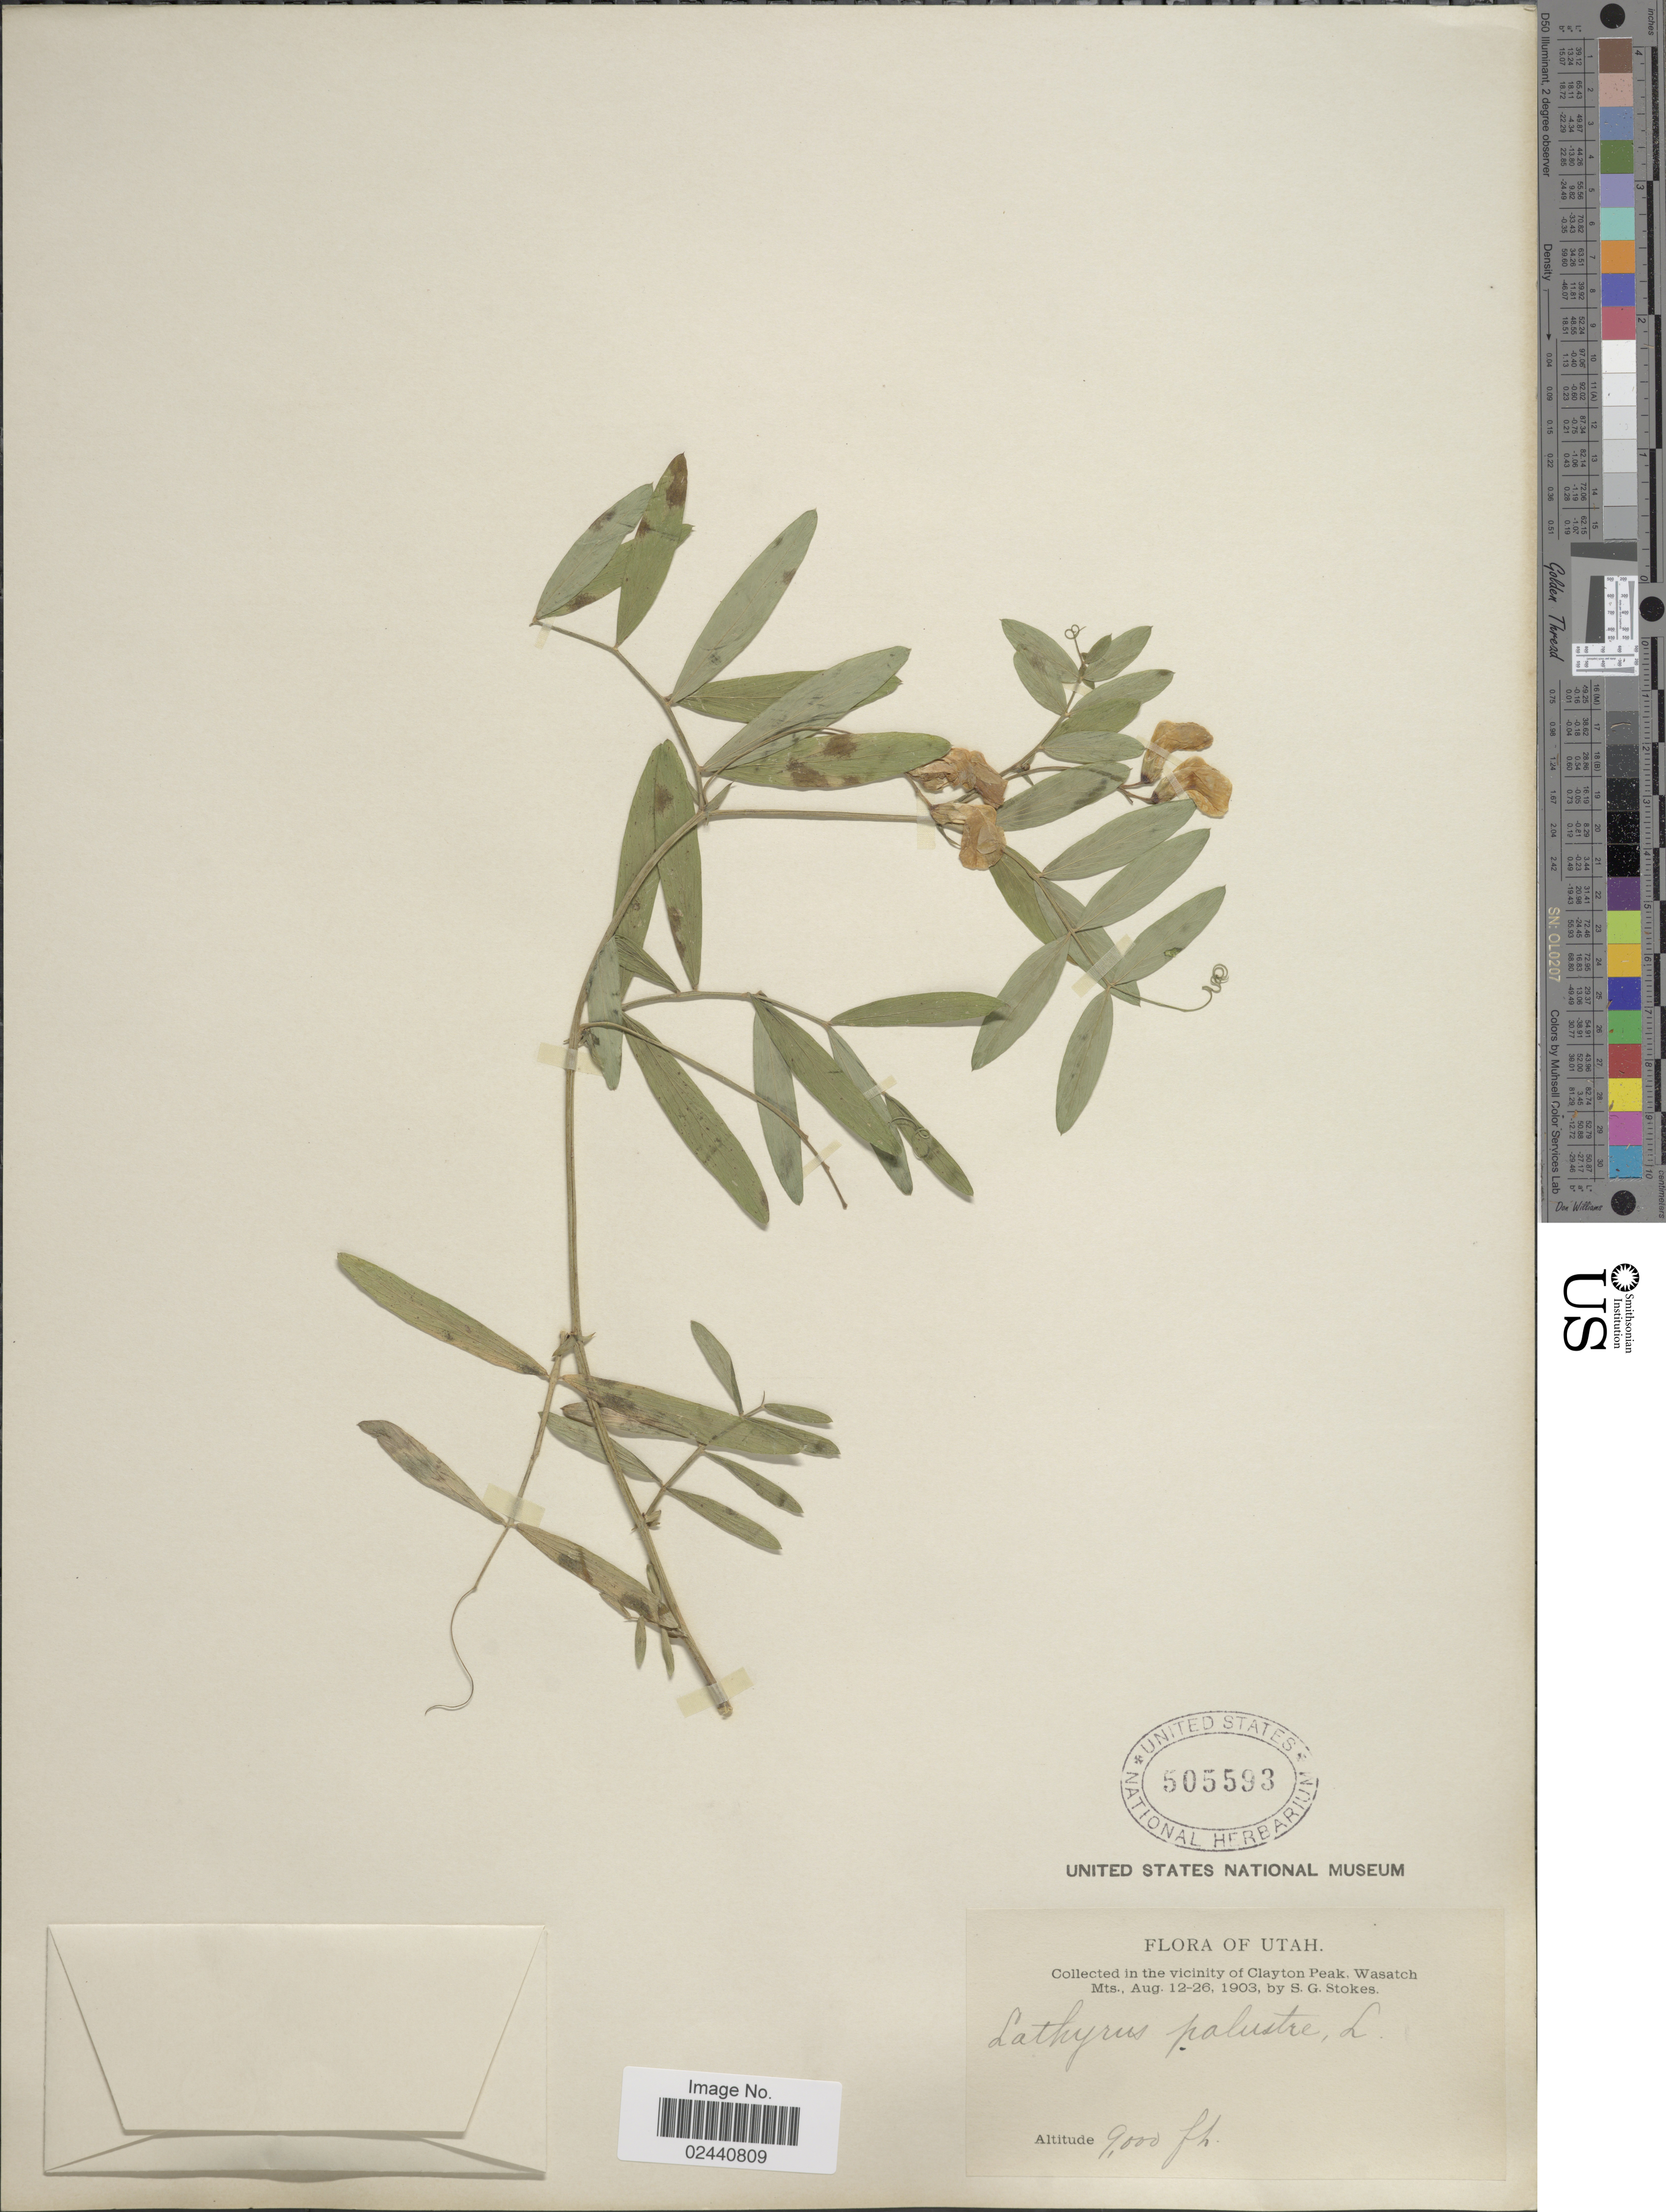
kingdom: Plantae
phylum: Tracheophyta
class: Magnoliopsida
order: Fabales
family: Fabaceae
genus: Lathyrus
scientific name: Lathyrus lanszwertii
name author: Kellogg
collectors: S. G. Stokes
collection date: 1903-08-12/1903-08-26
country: United States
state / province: Utah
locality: Vicinity of Clayton Peak, Wasatch Mts.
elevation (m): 2743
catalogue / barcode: US 505593